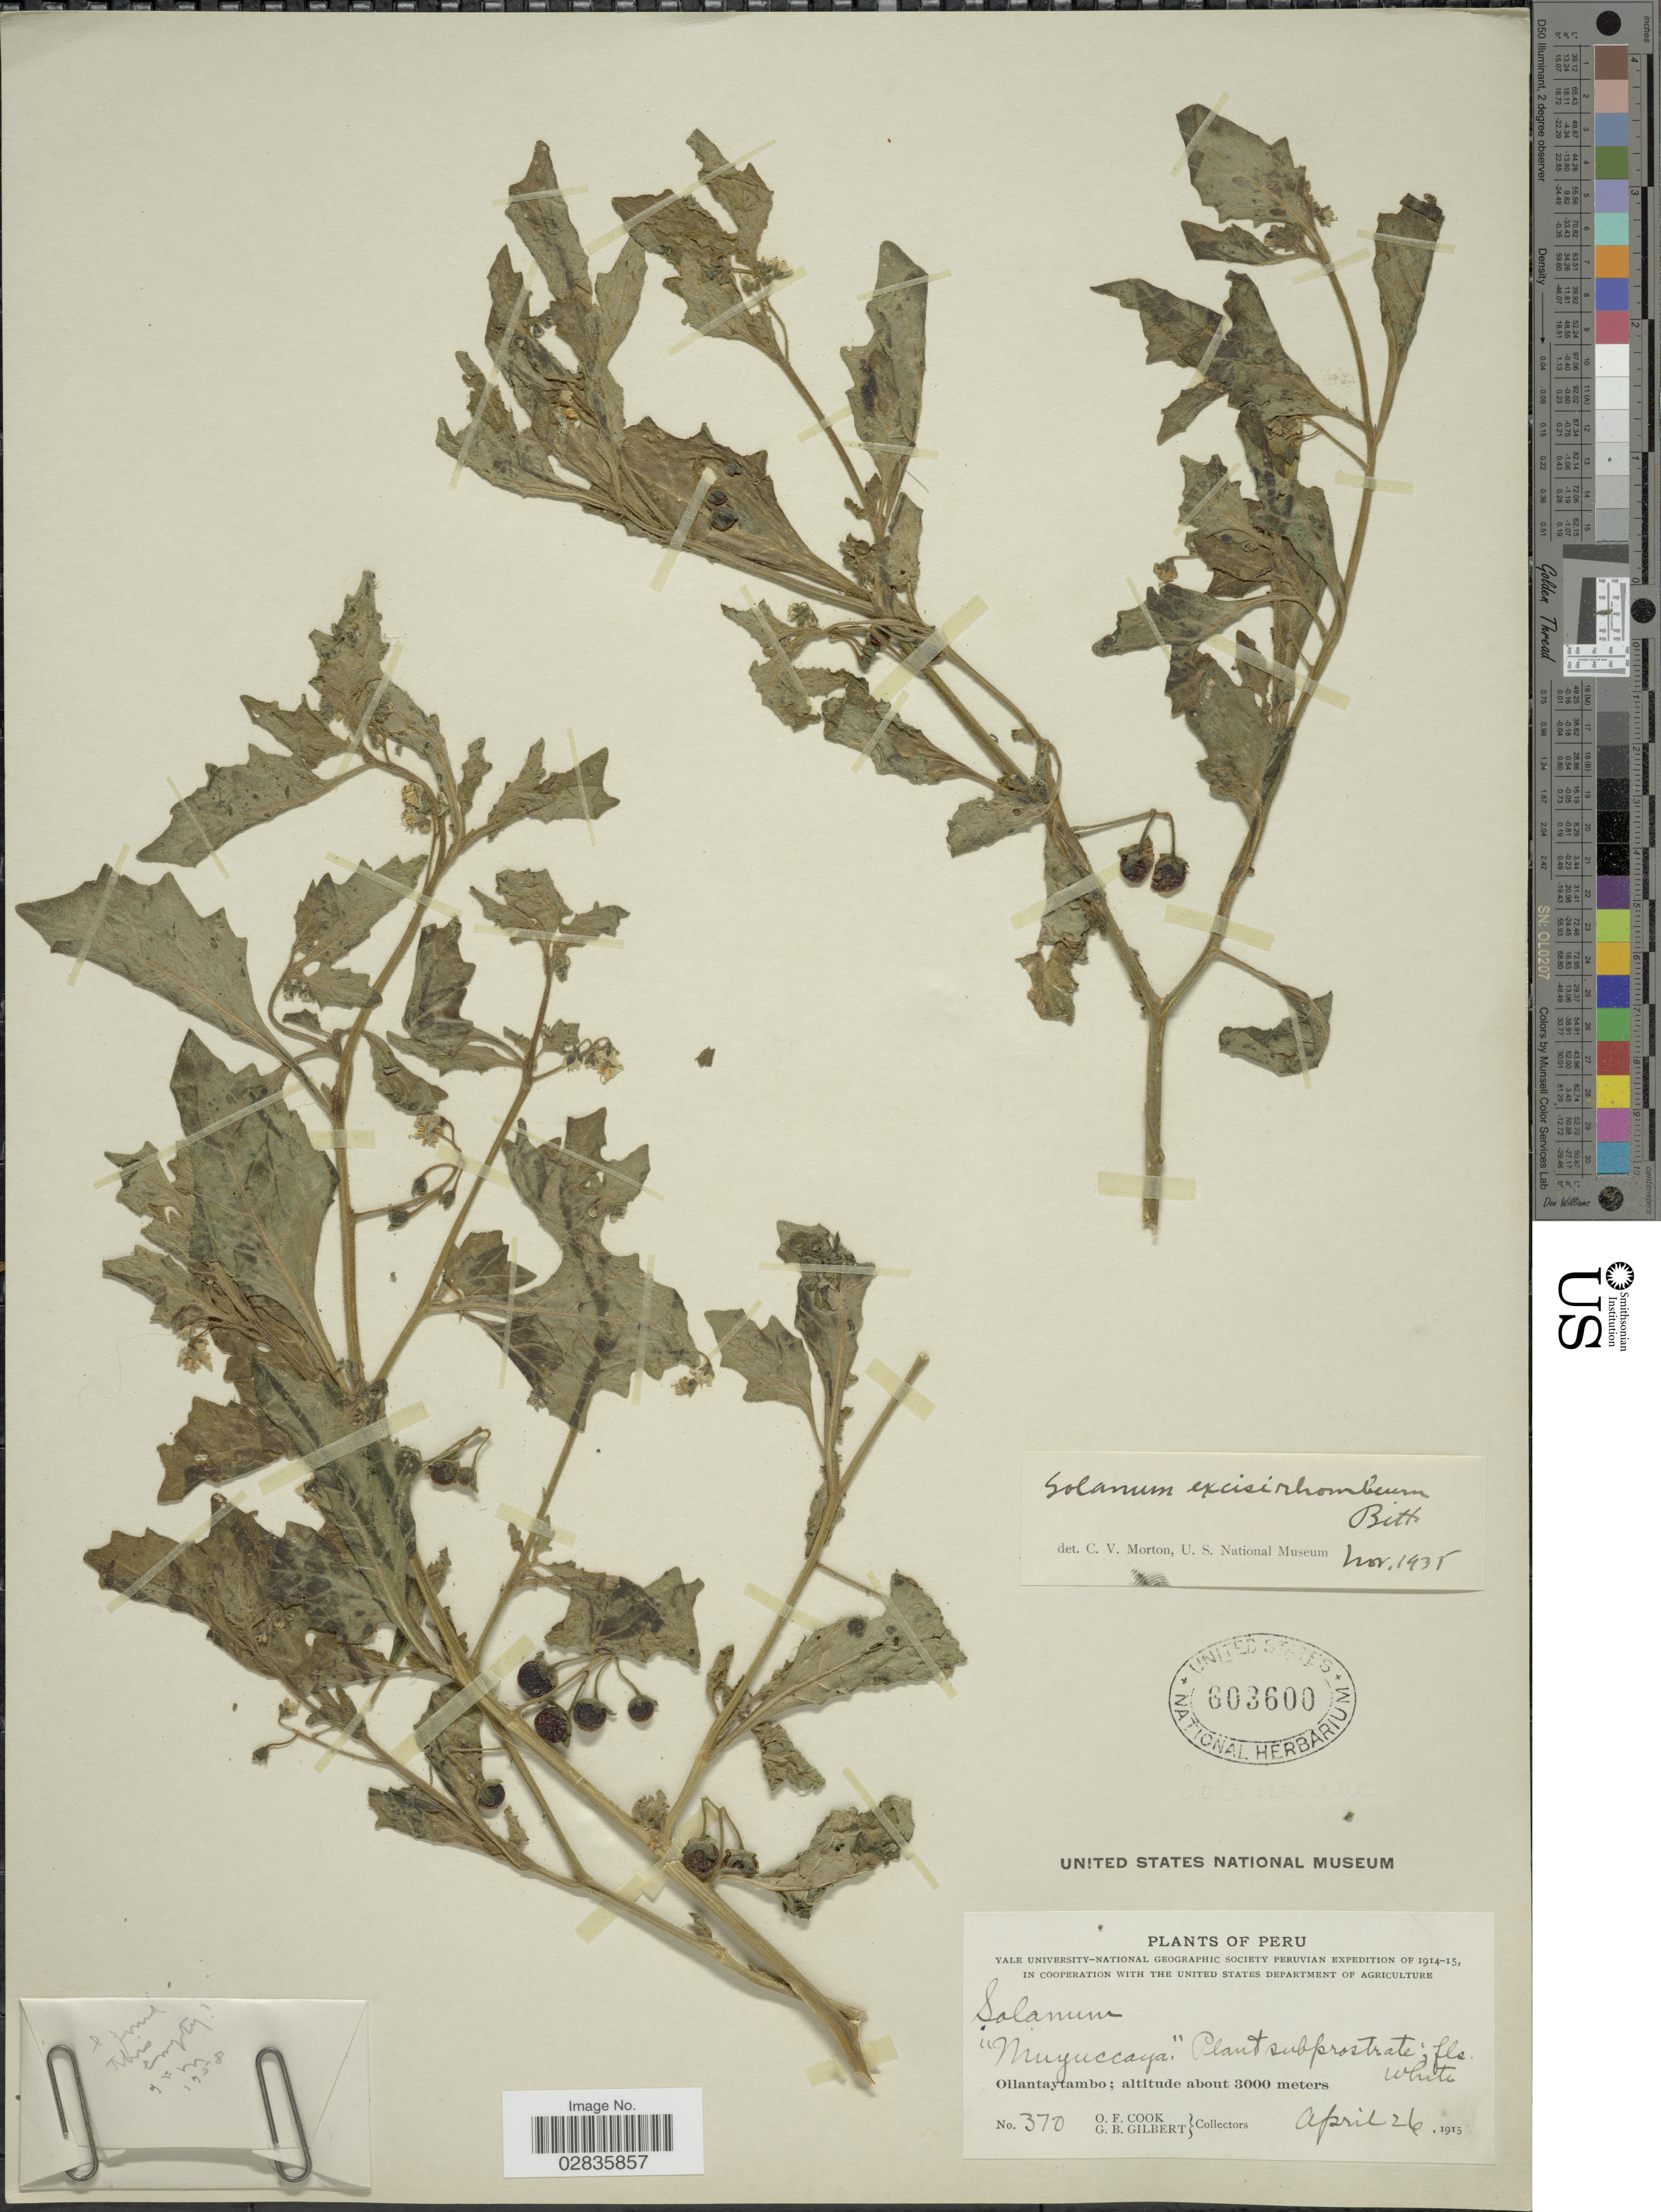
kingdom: Plantae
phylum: Tracheophyta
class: Magnoliopsida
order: Solanales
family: Solanaceae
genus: Solanum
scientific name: Solanum excisirhombeum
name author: Bitter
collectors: O. F. Cook & G. B. Gilbert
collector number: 370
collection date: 1915-04-26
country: Peru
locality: Ollantaytambo.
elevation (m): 3000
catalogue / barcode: US 603600